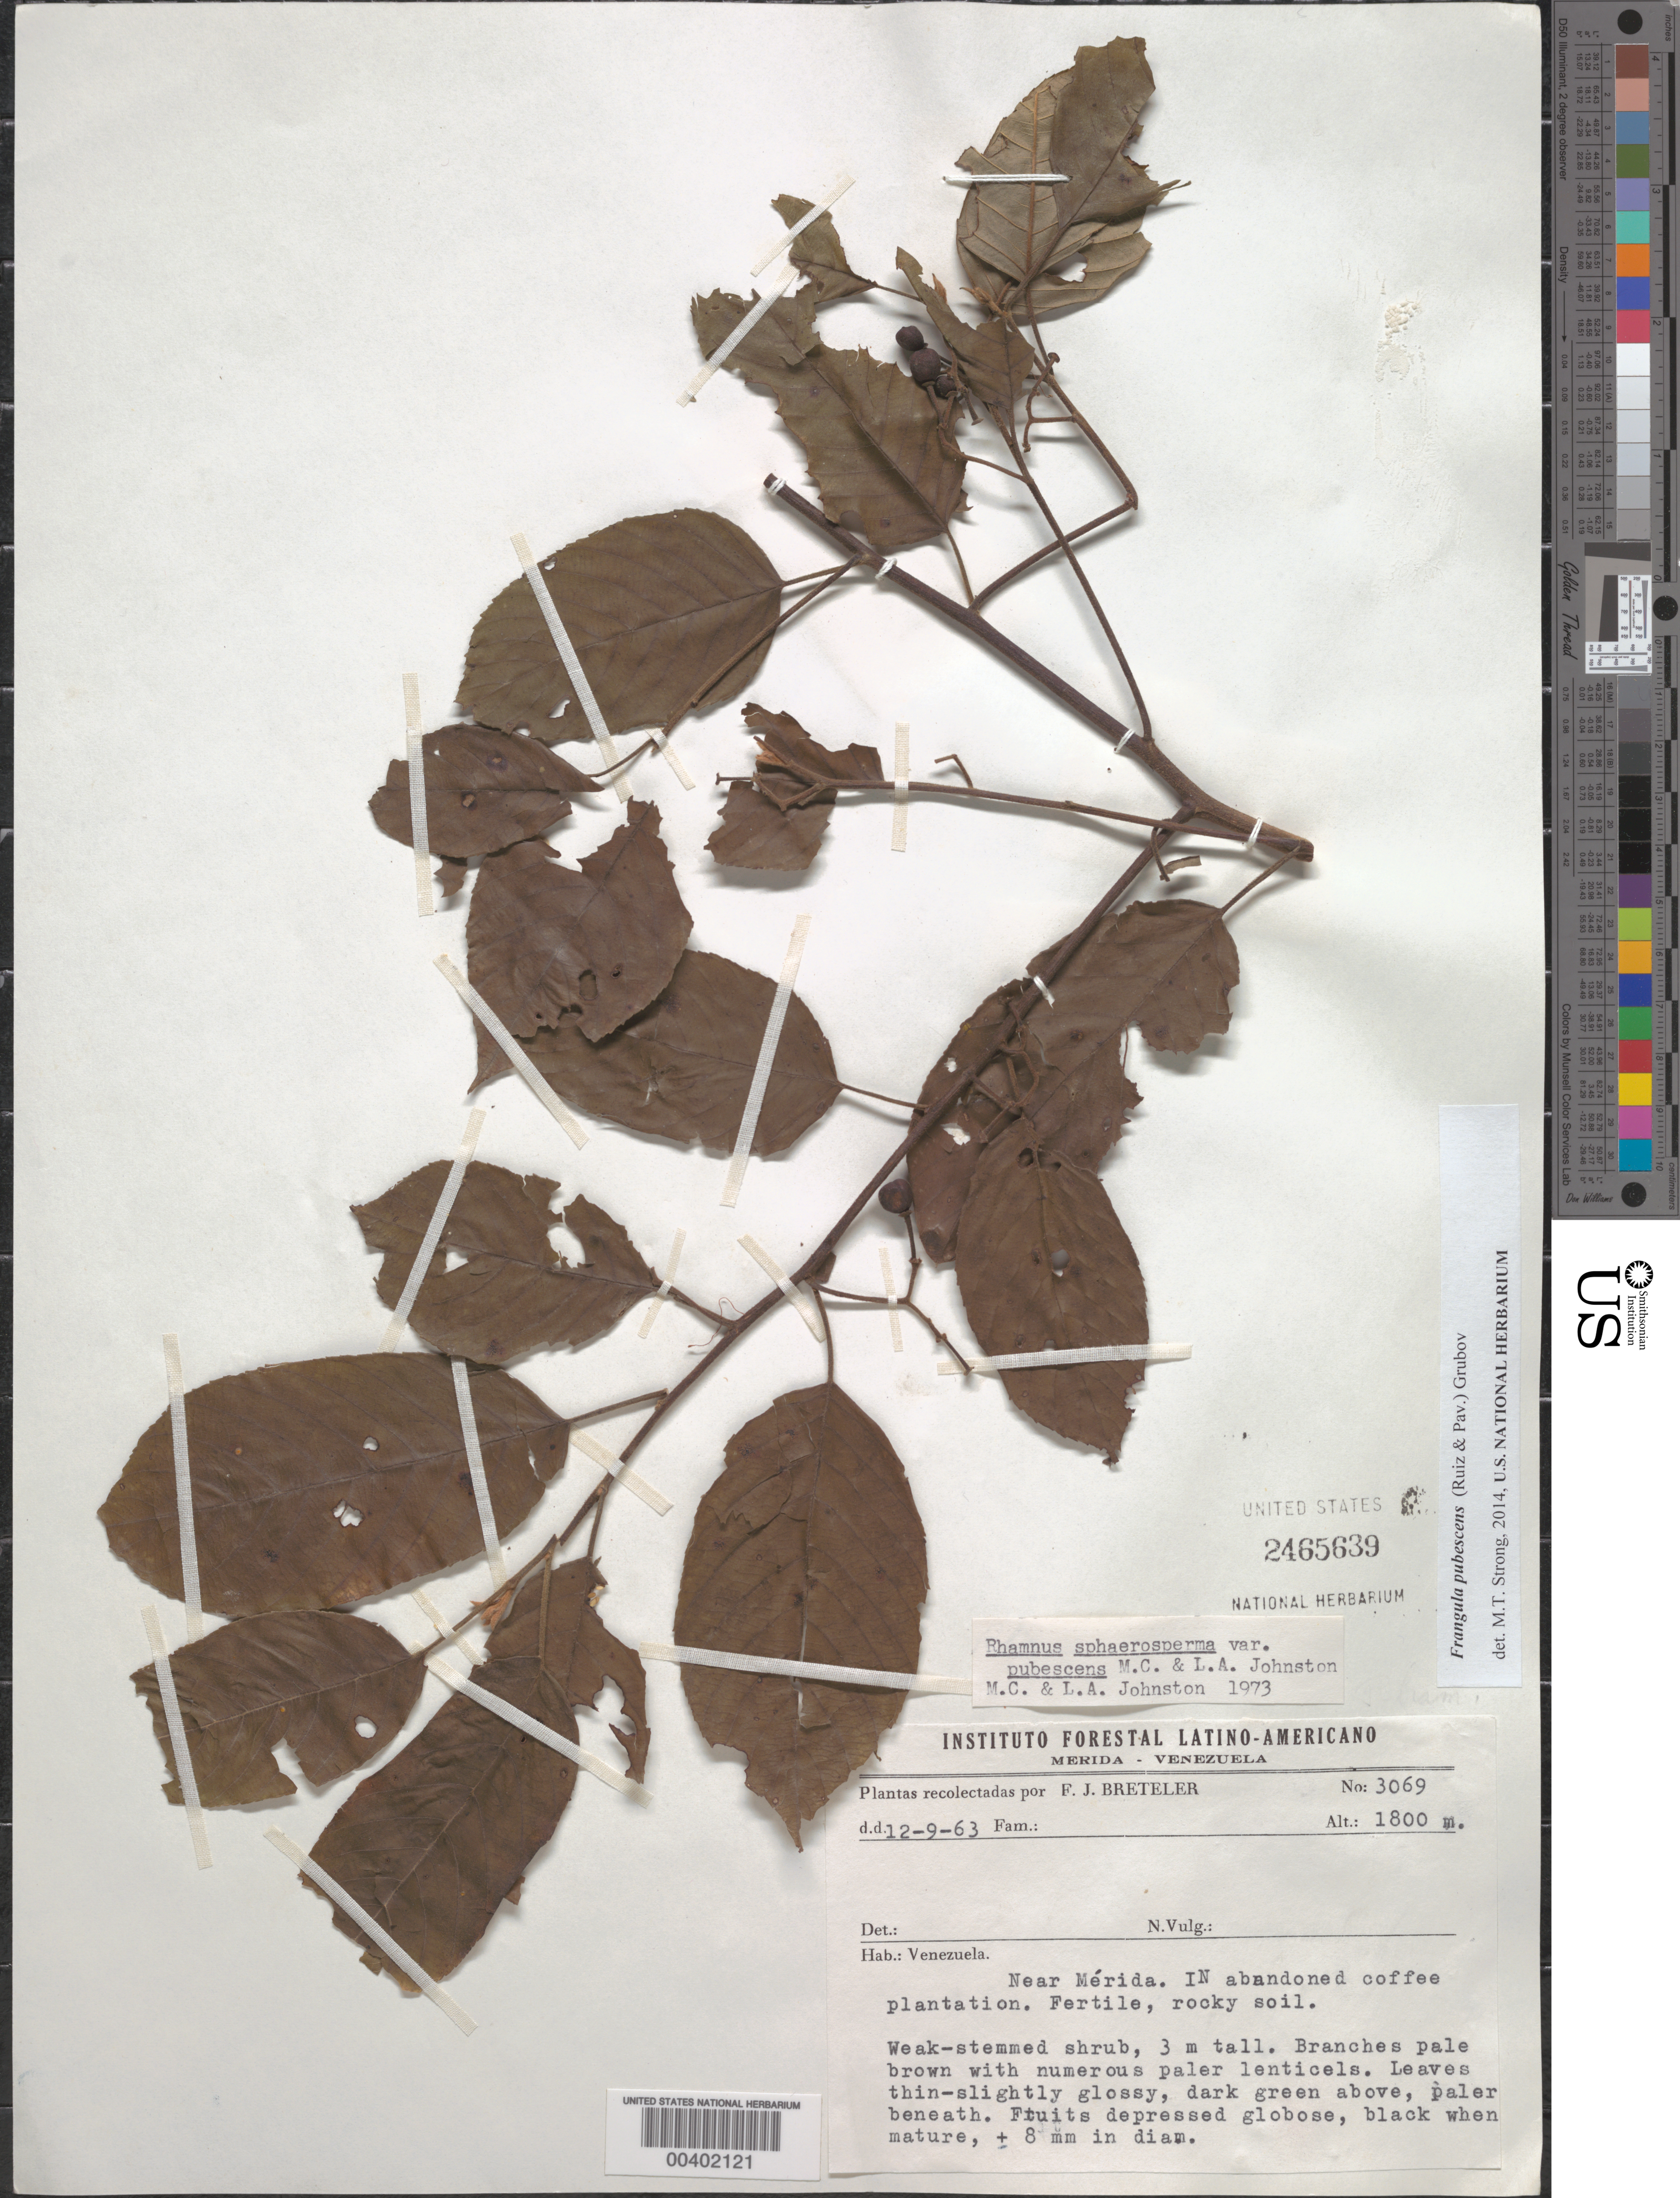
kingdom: Plantae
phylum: Tracheophyta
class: Magnoliopsida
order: Rosales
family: Rhamnaceae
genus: Frangula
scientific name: Frangula pubescens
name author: (Ruiz & Pav.) Grubov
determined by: Strong, M. T., (US), Smithsonian Institution - National Museum of Natural History (UNITED STATES)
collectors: F. J. Breteler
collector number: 3069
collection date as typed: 12 Sep 1963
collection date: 1963-09-12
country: Venezuela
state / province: Mérida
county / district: Libertador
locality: Mérida Merida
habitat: Fertile, rocky soil.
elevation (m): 1800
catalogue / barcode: US 2465639